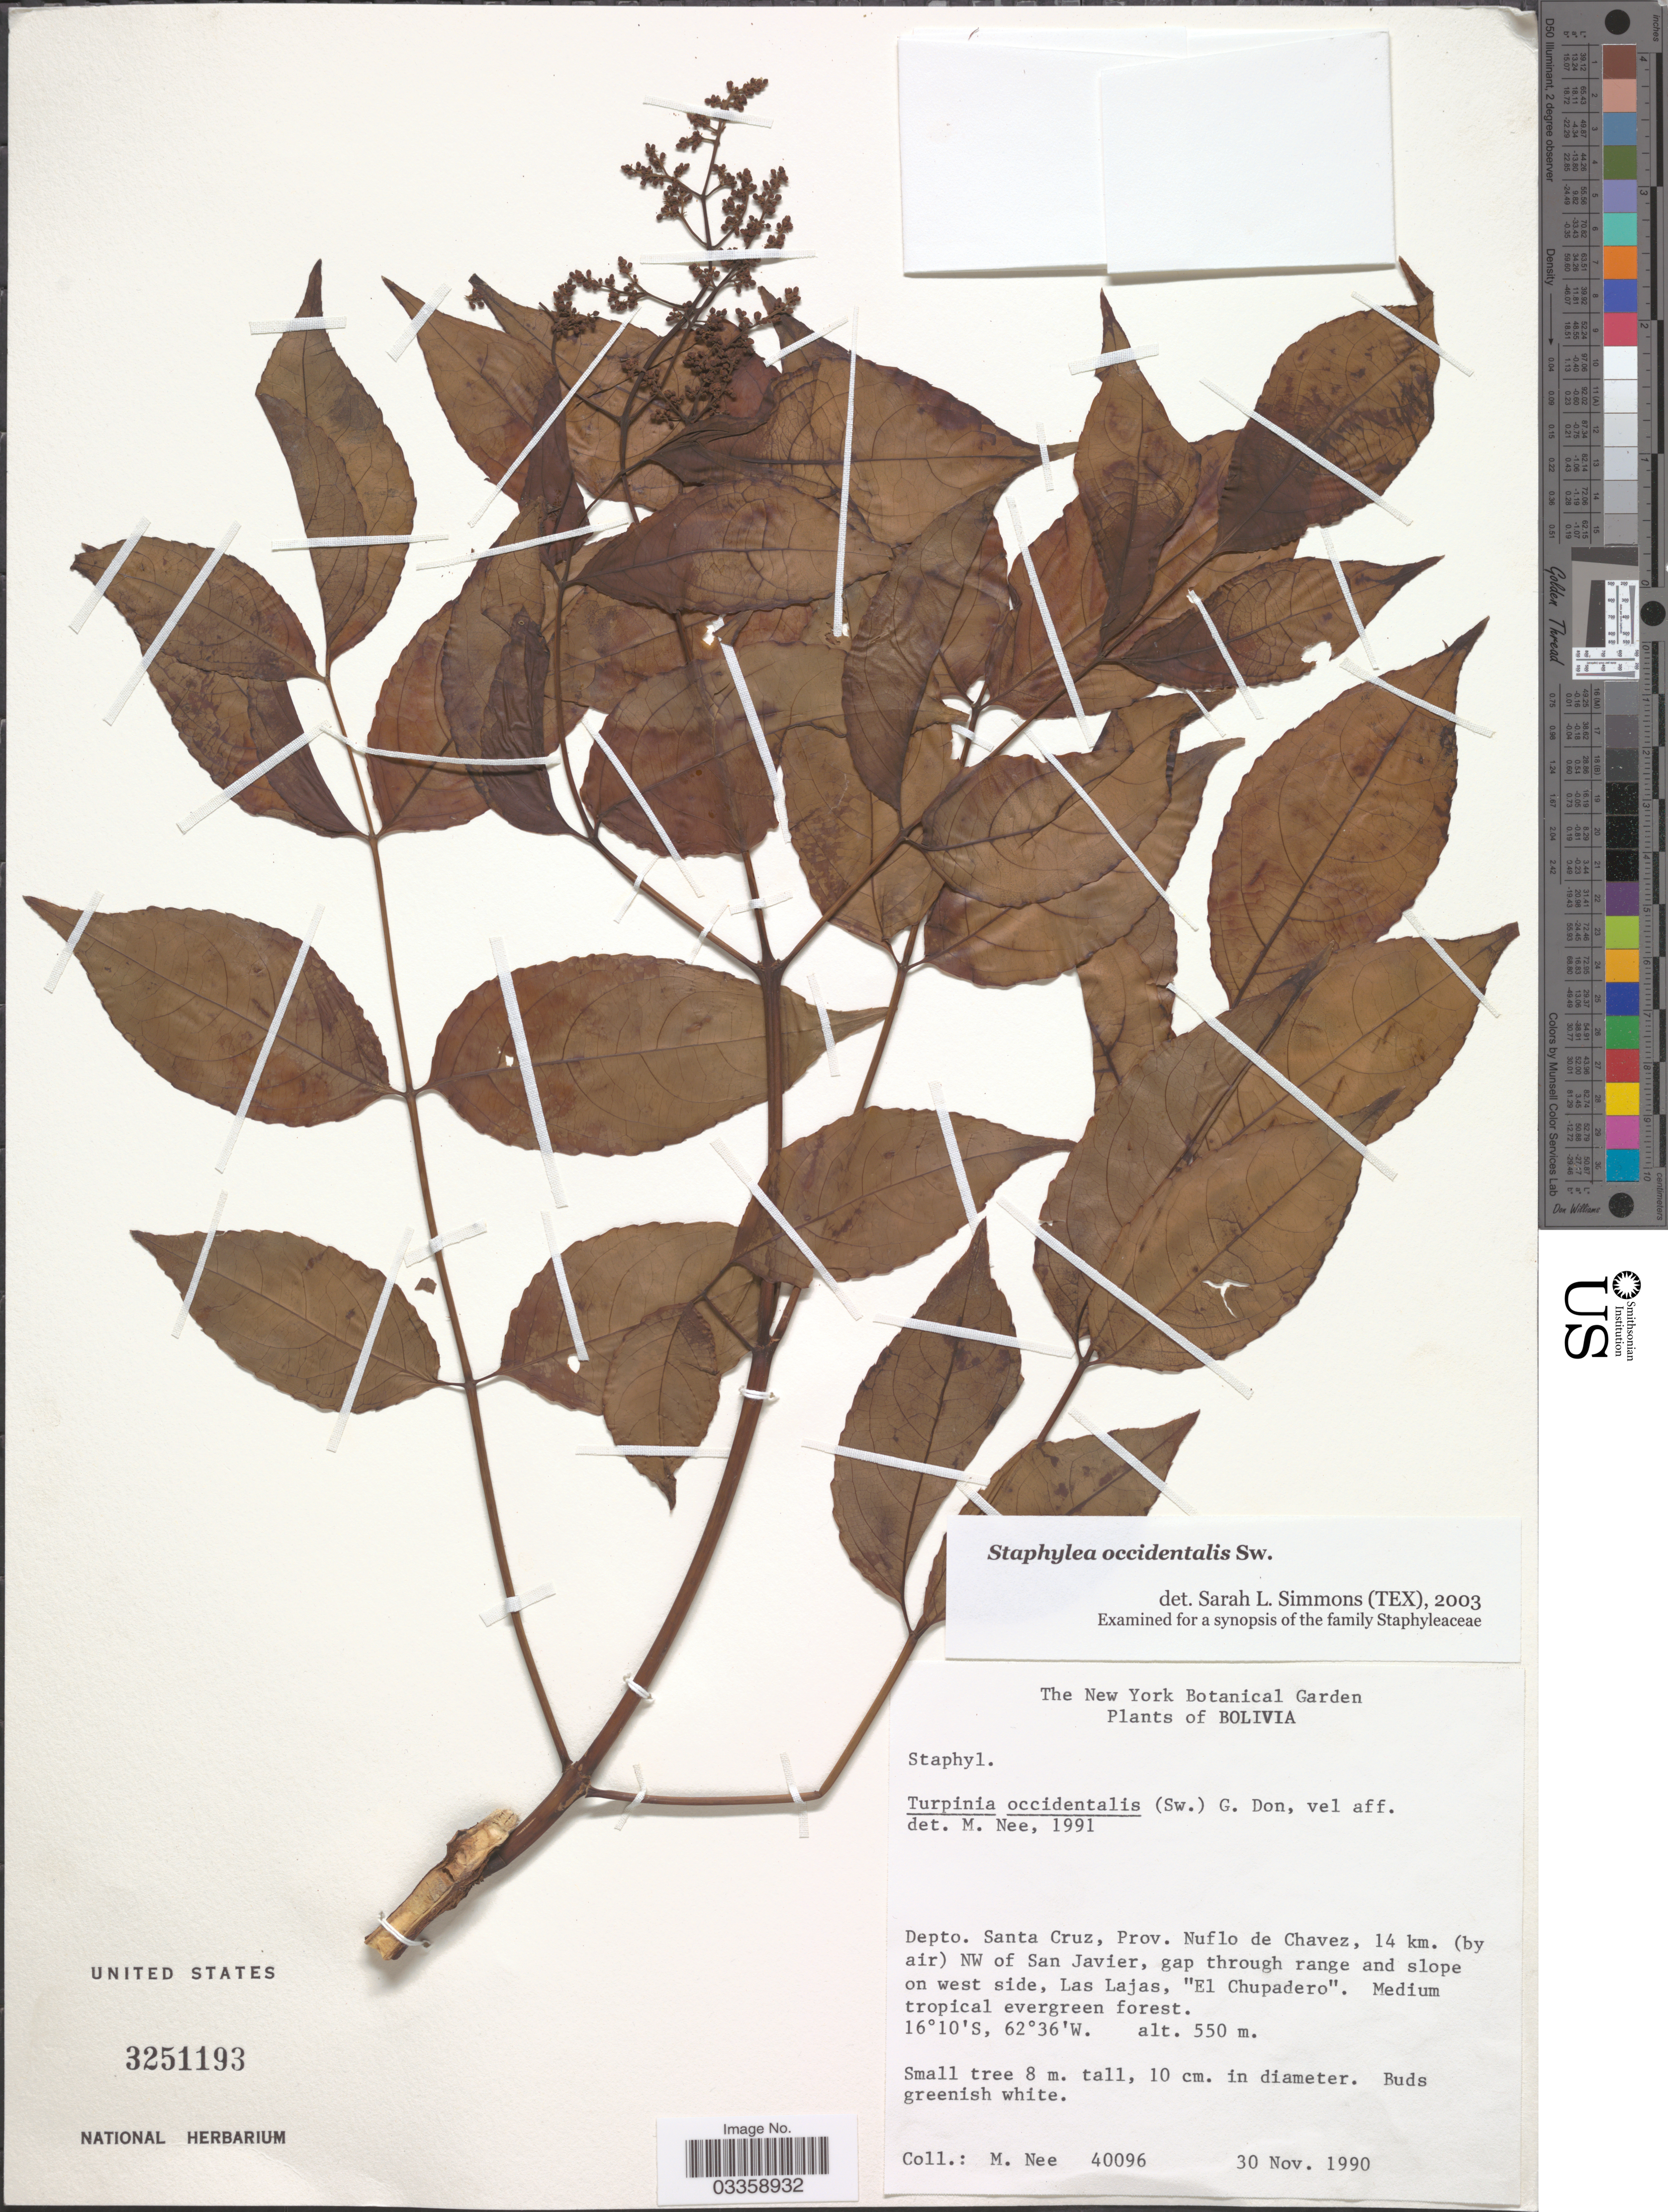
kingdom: Plantae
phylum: Tracheophyta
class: Magnoliopsida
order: Crossosomatales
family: Staphyleaceae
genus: Staphylea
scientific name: Staphylea occidentalis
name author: Sw.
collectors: M. Nee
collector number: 40096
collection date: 1990-11-01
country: Bolivia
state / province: Santa Cruz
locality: Depto. Santa Cruz, Prov. Nuflo de Chavez, 14 km. (by air) NW of San Javier, gap through range and slope on west side, Las Lajas, "El Chupadero".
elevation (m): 550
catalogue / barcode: US 3251193